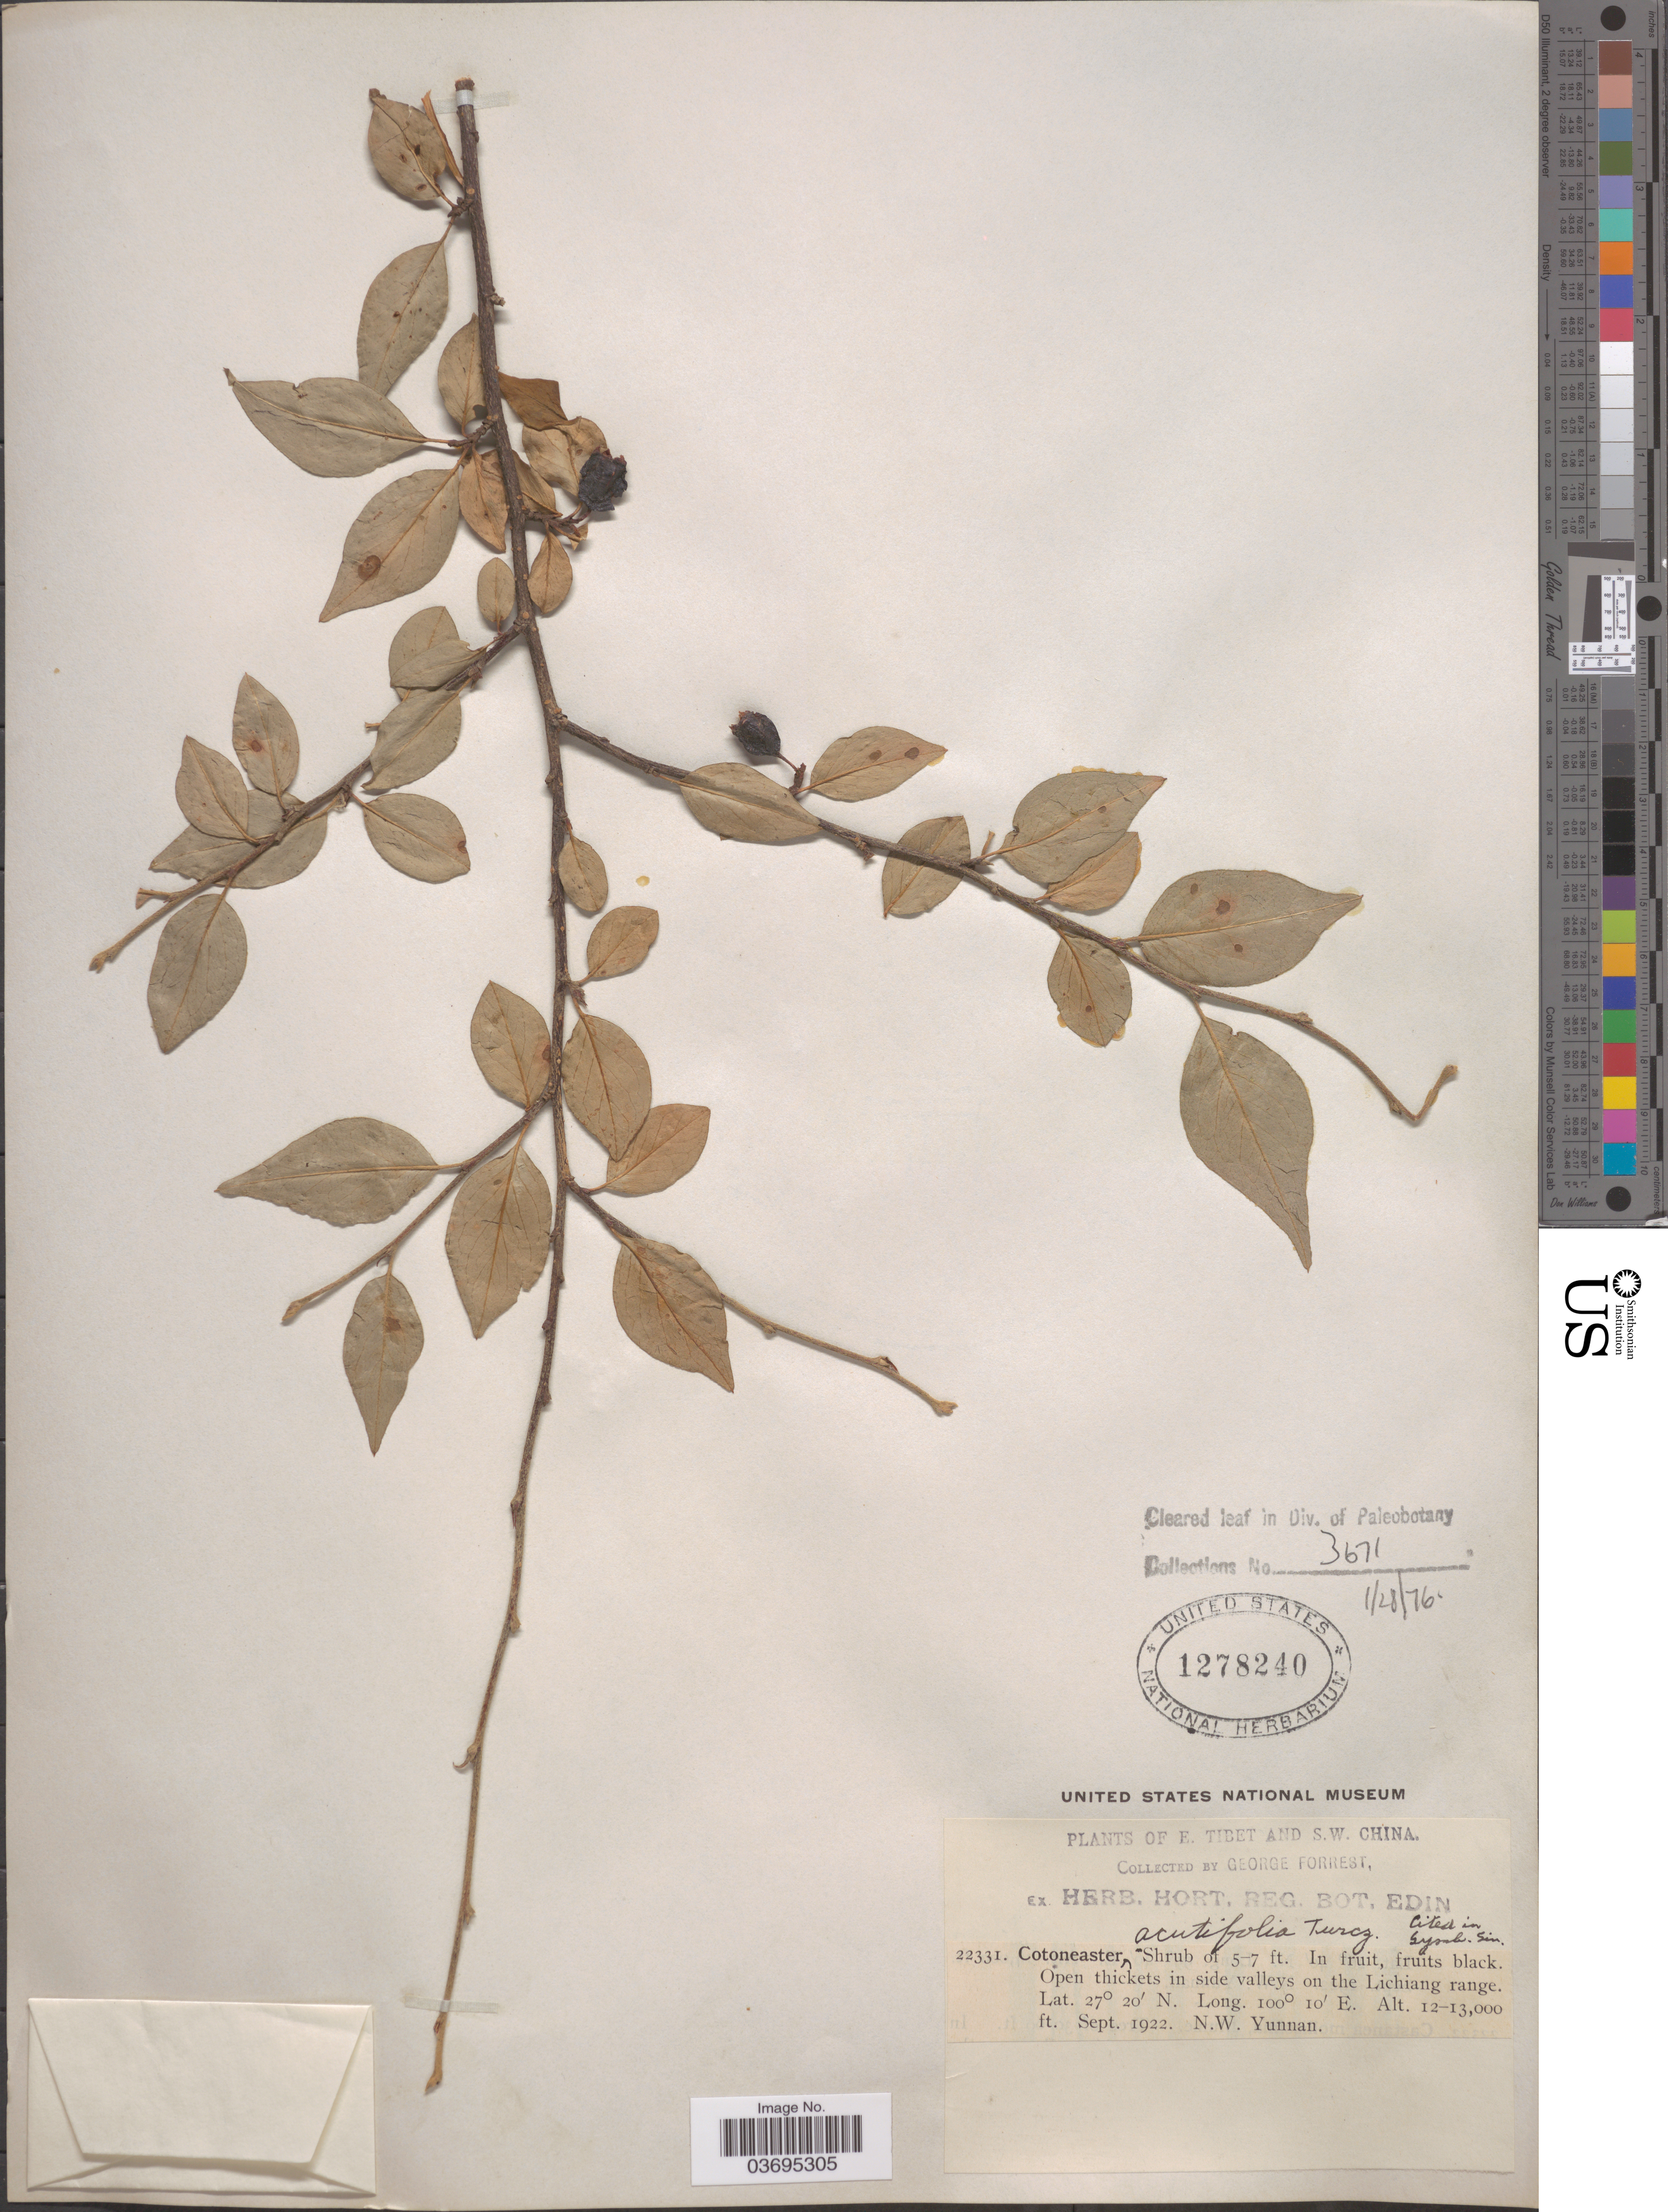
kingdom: Plantae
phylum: Tracheophyta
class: Magnoliopsida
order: Rosales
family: Rosaceae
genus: Cotoneaster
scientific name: Cotoneaster acutifolius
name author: Turcz.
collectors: G. Forrest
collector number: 22331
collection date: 1922-09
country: China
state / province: Yunnan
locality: Open thickets in side valleys on the Lichiang range. N.W. Yunnan.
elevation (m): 3658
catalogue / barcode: US 1278240